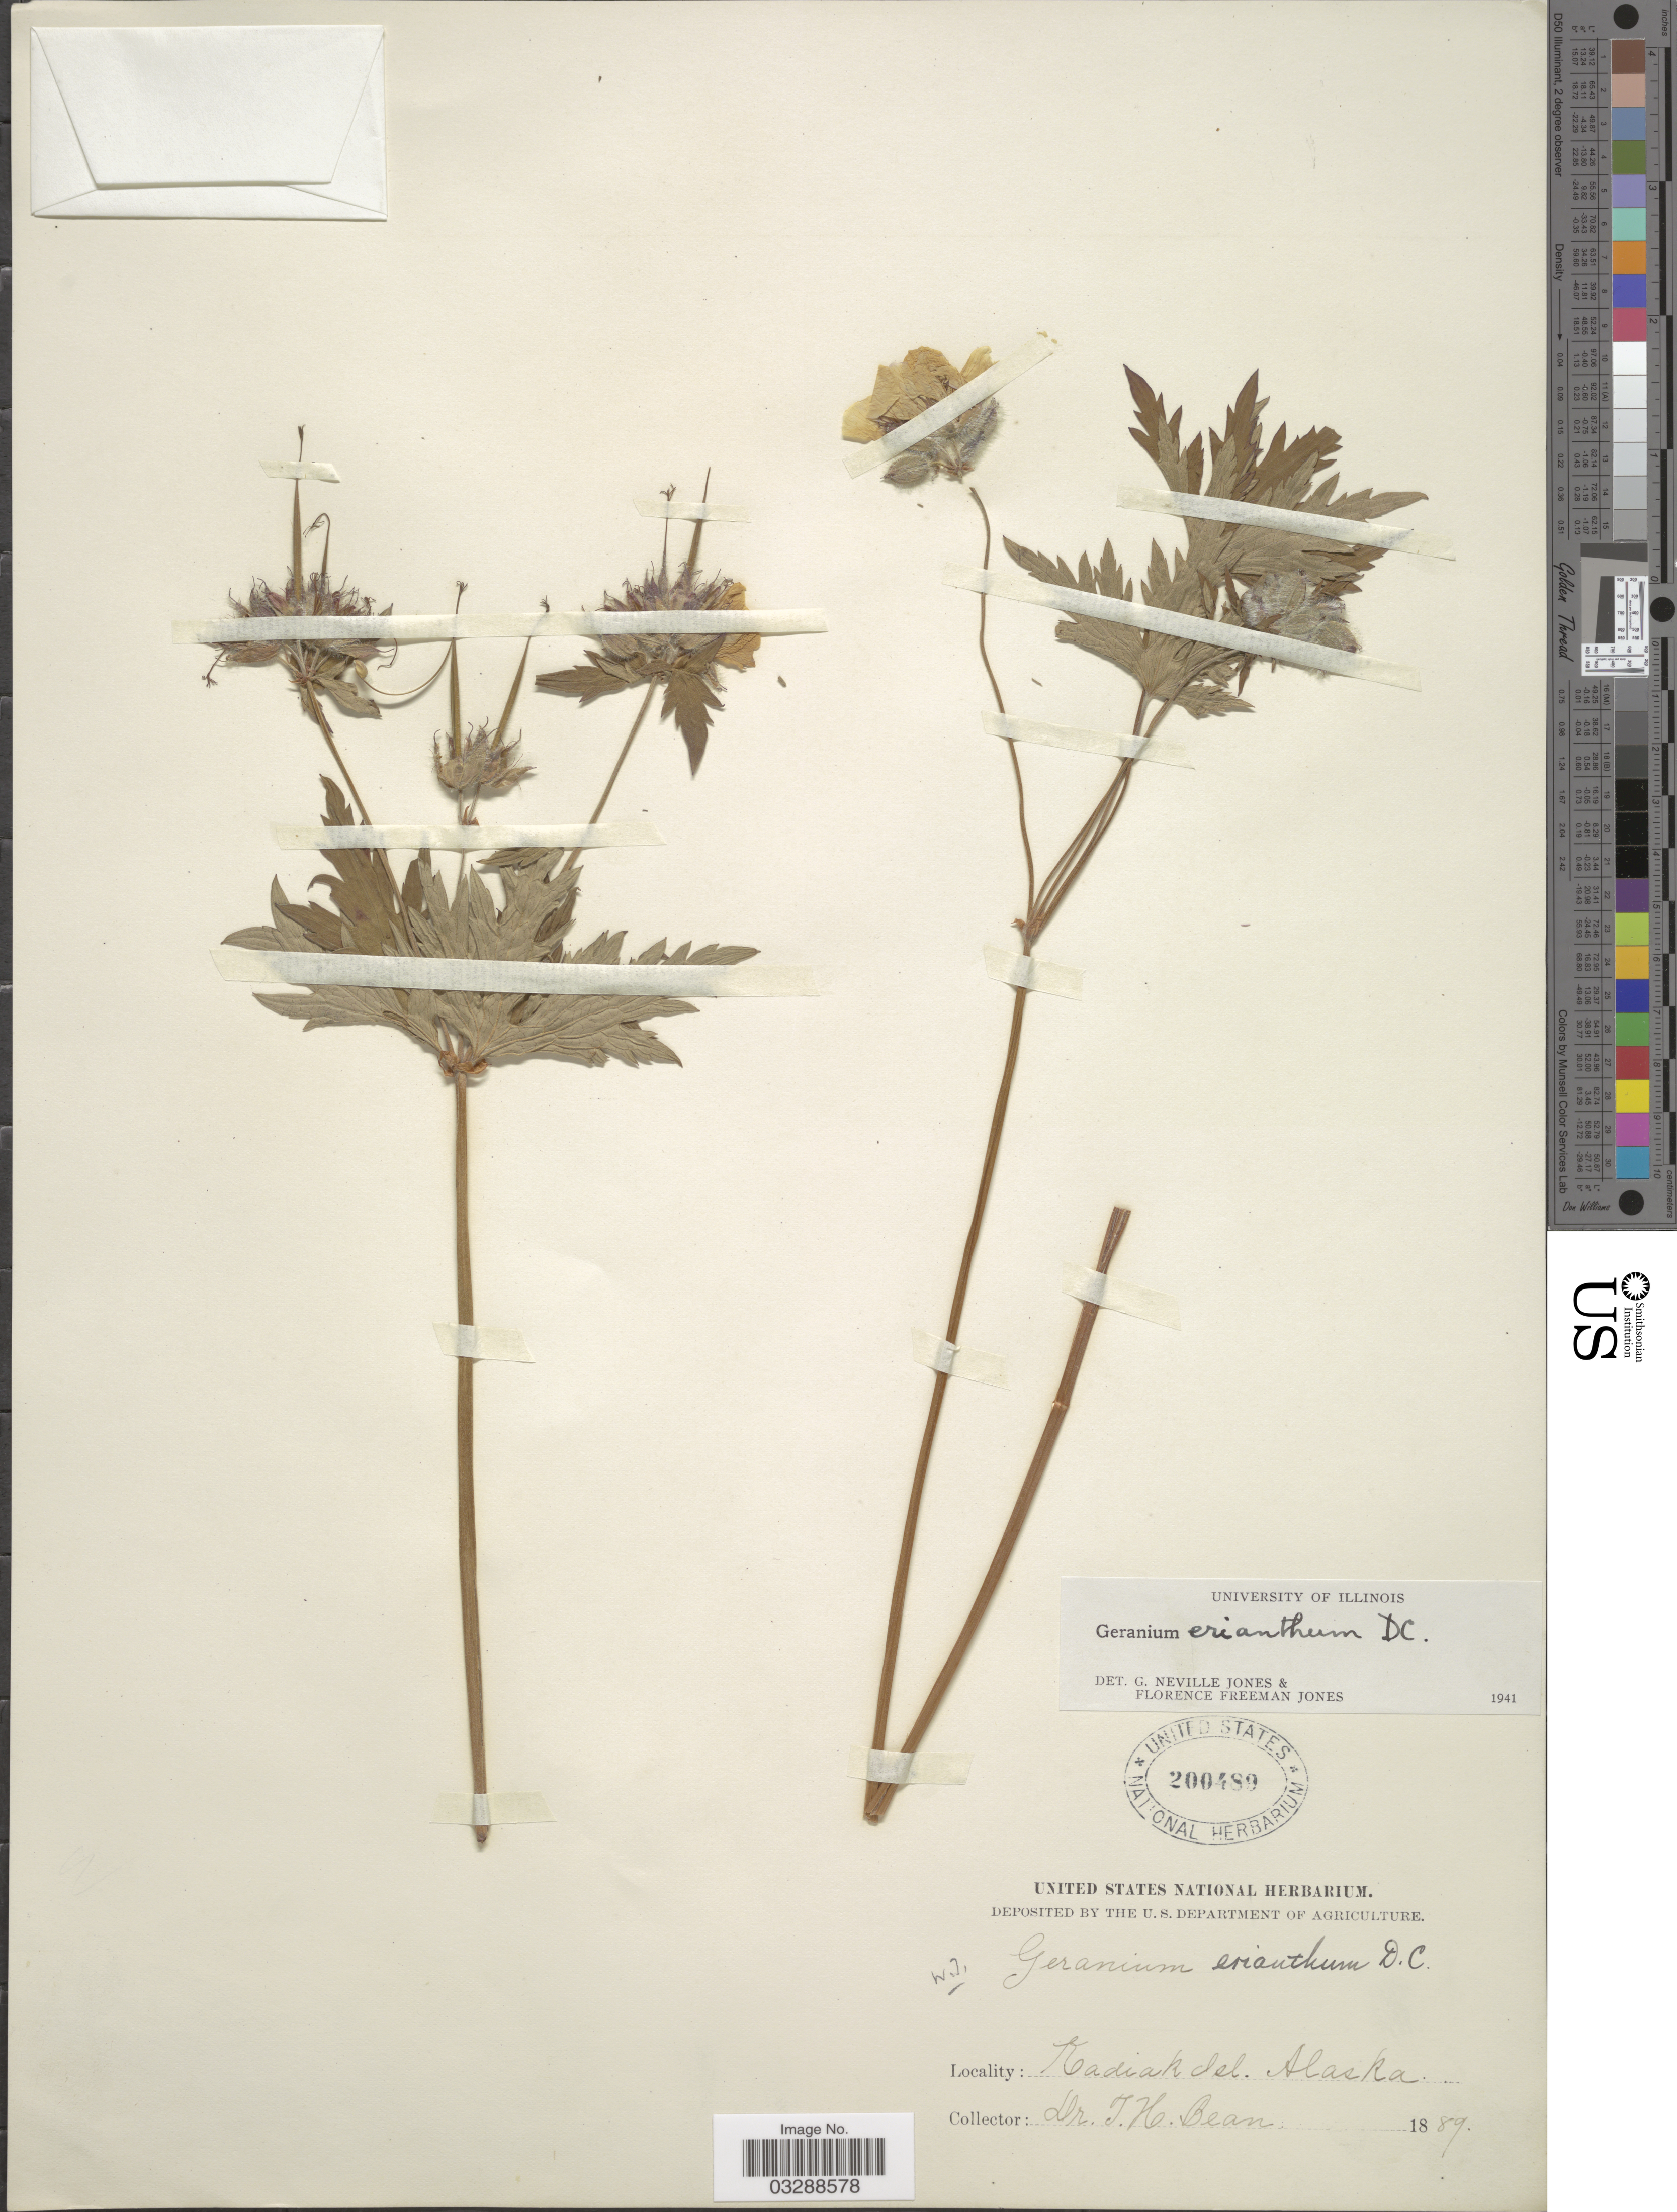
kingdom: Plantae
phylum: Tracheophyta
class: Magnoliopsida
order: Geraniales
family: Geraniaceae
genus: Geranium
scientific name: Geranium erianthum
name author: DC.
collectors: T. Bean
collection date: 1889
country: United States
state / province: Alaska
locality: Kadiak Isl.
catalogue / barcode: US 200489